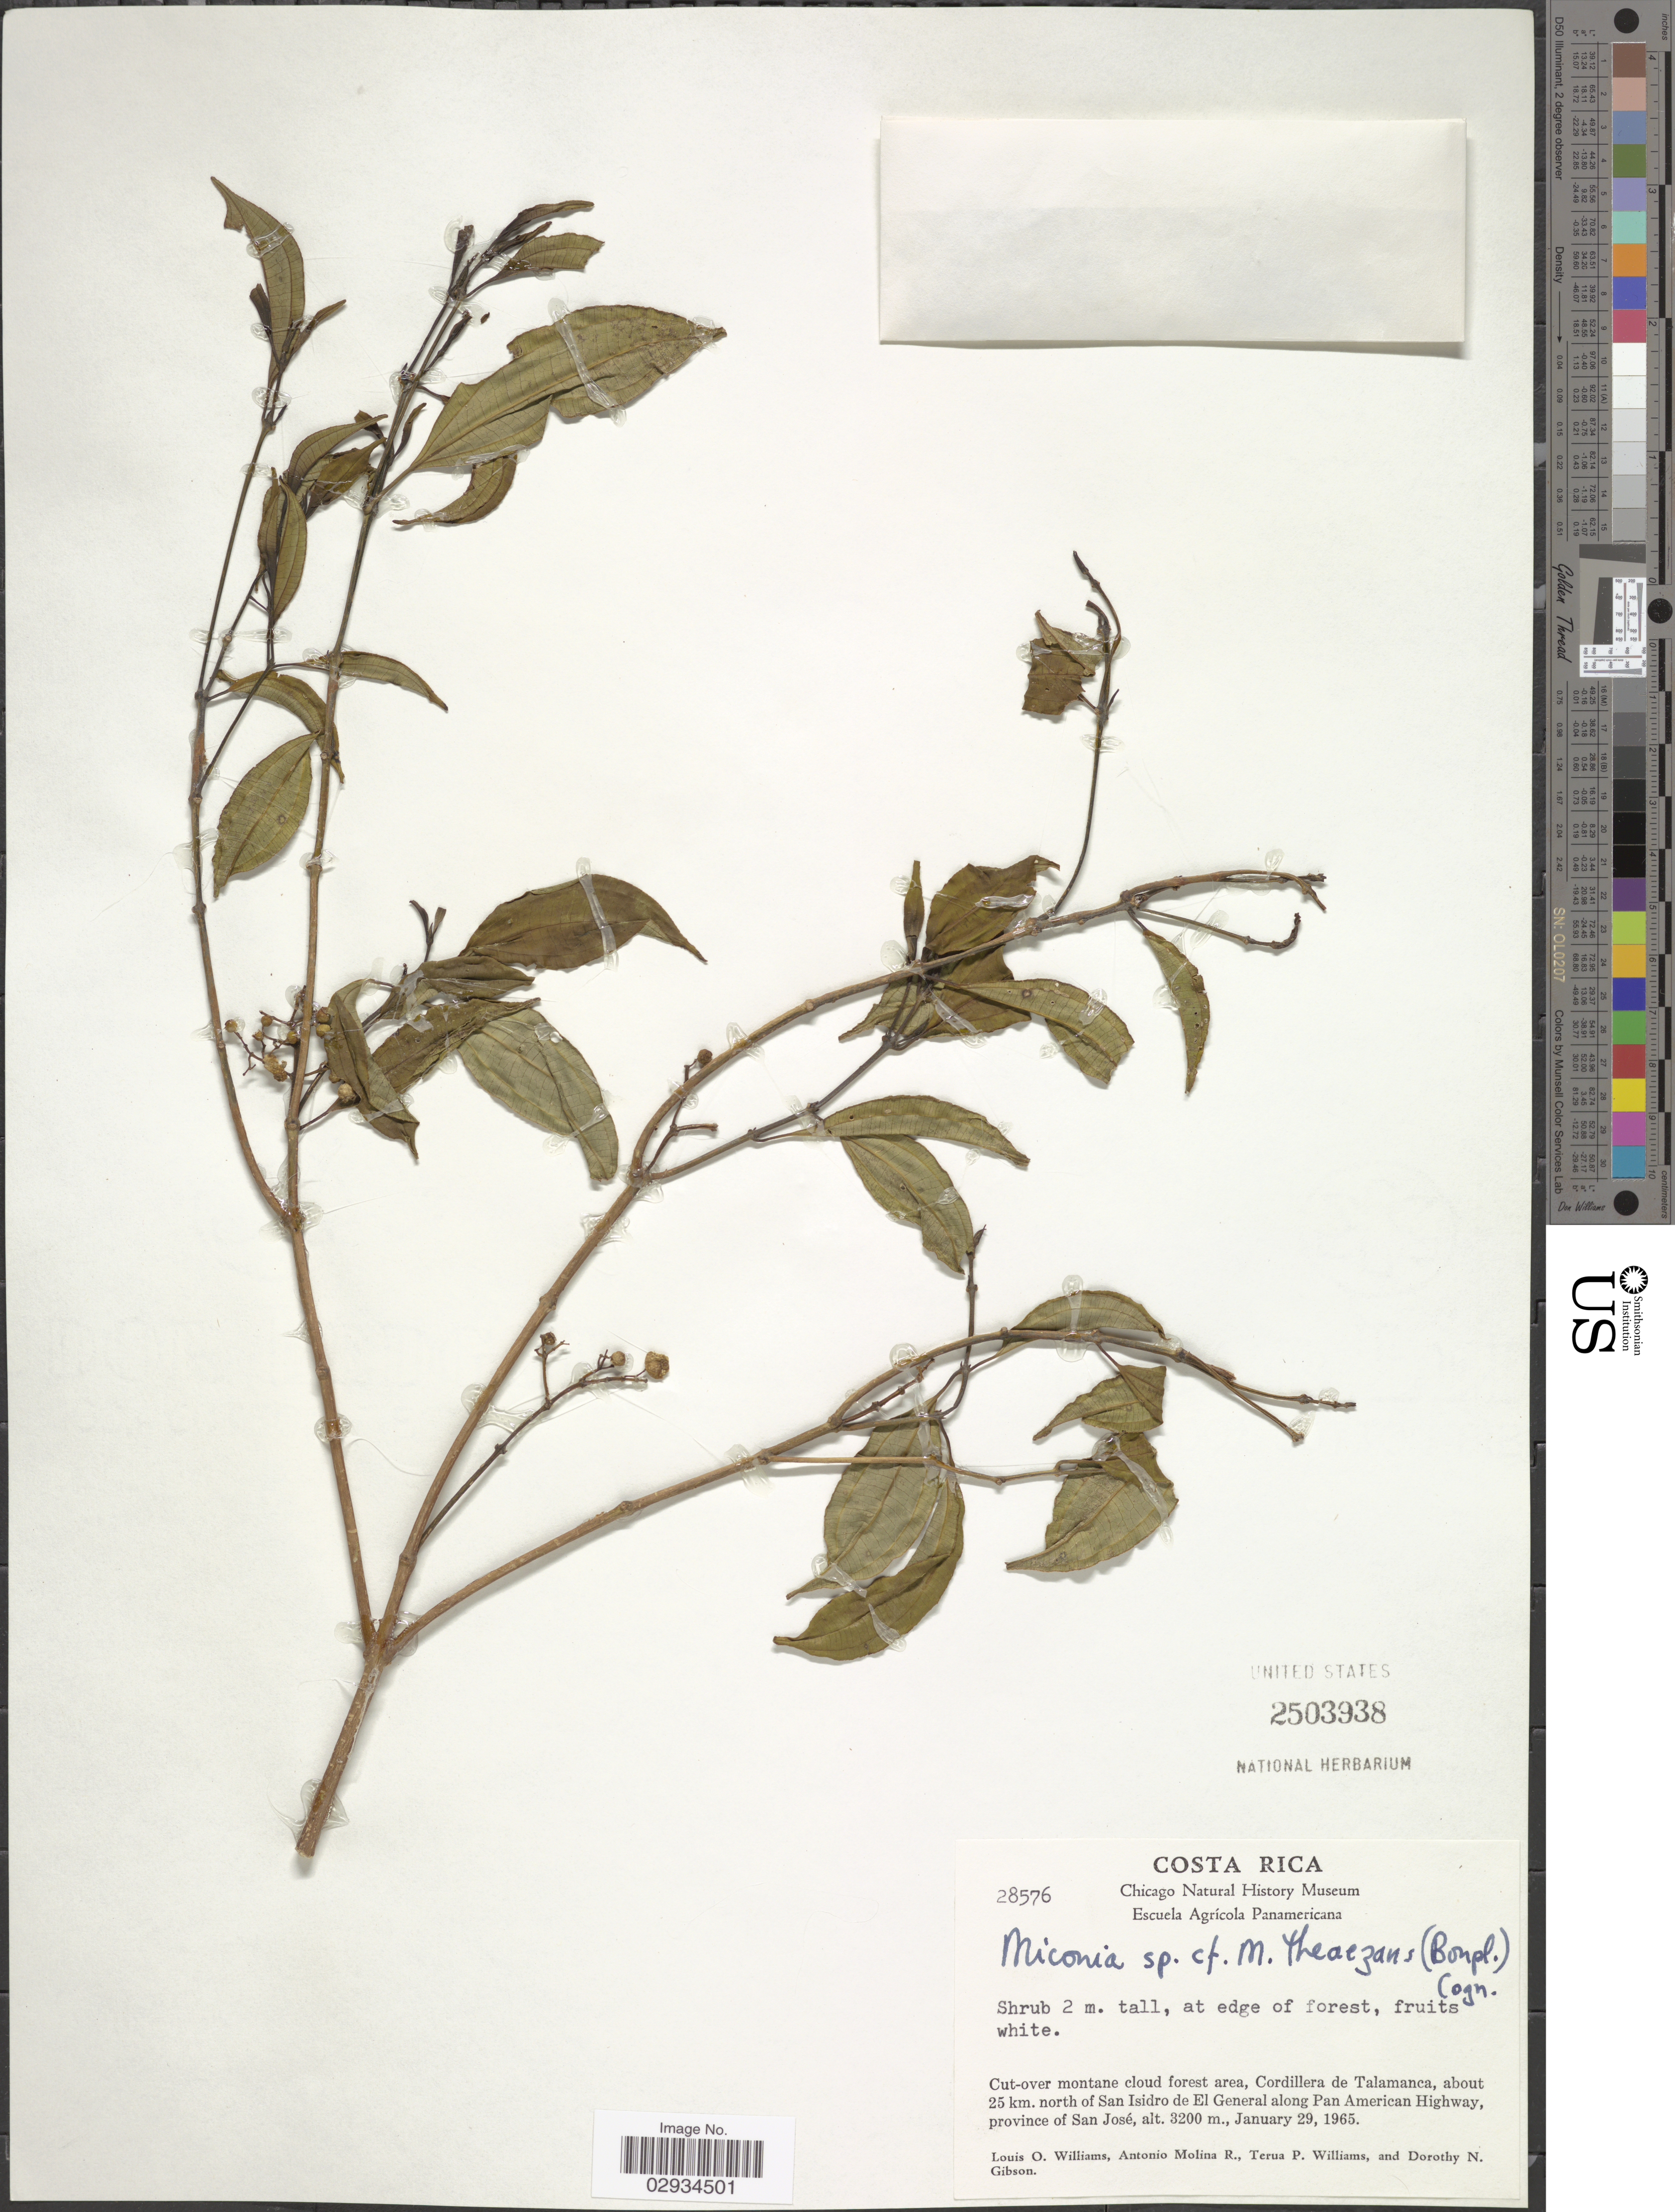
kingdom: Plantae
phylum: Tracheophyta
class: Magnoliopsida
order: Myrtales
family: Melastomataceae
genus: Miconia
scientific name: Miconia theizans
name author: (Bonpl.) Cogn.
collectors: L. O. Williams, A. Molina R., T. Williams & D. N. Gibson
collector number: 28576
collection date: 1965-01-29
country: Costa Rica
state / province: San José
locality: Cut-over montane cloud forest area, Cordillera de Talamanca, about 25 km. north of San Isidro de El General along Pan American Highway.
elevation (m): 3200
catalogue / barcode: US 2503938